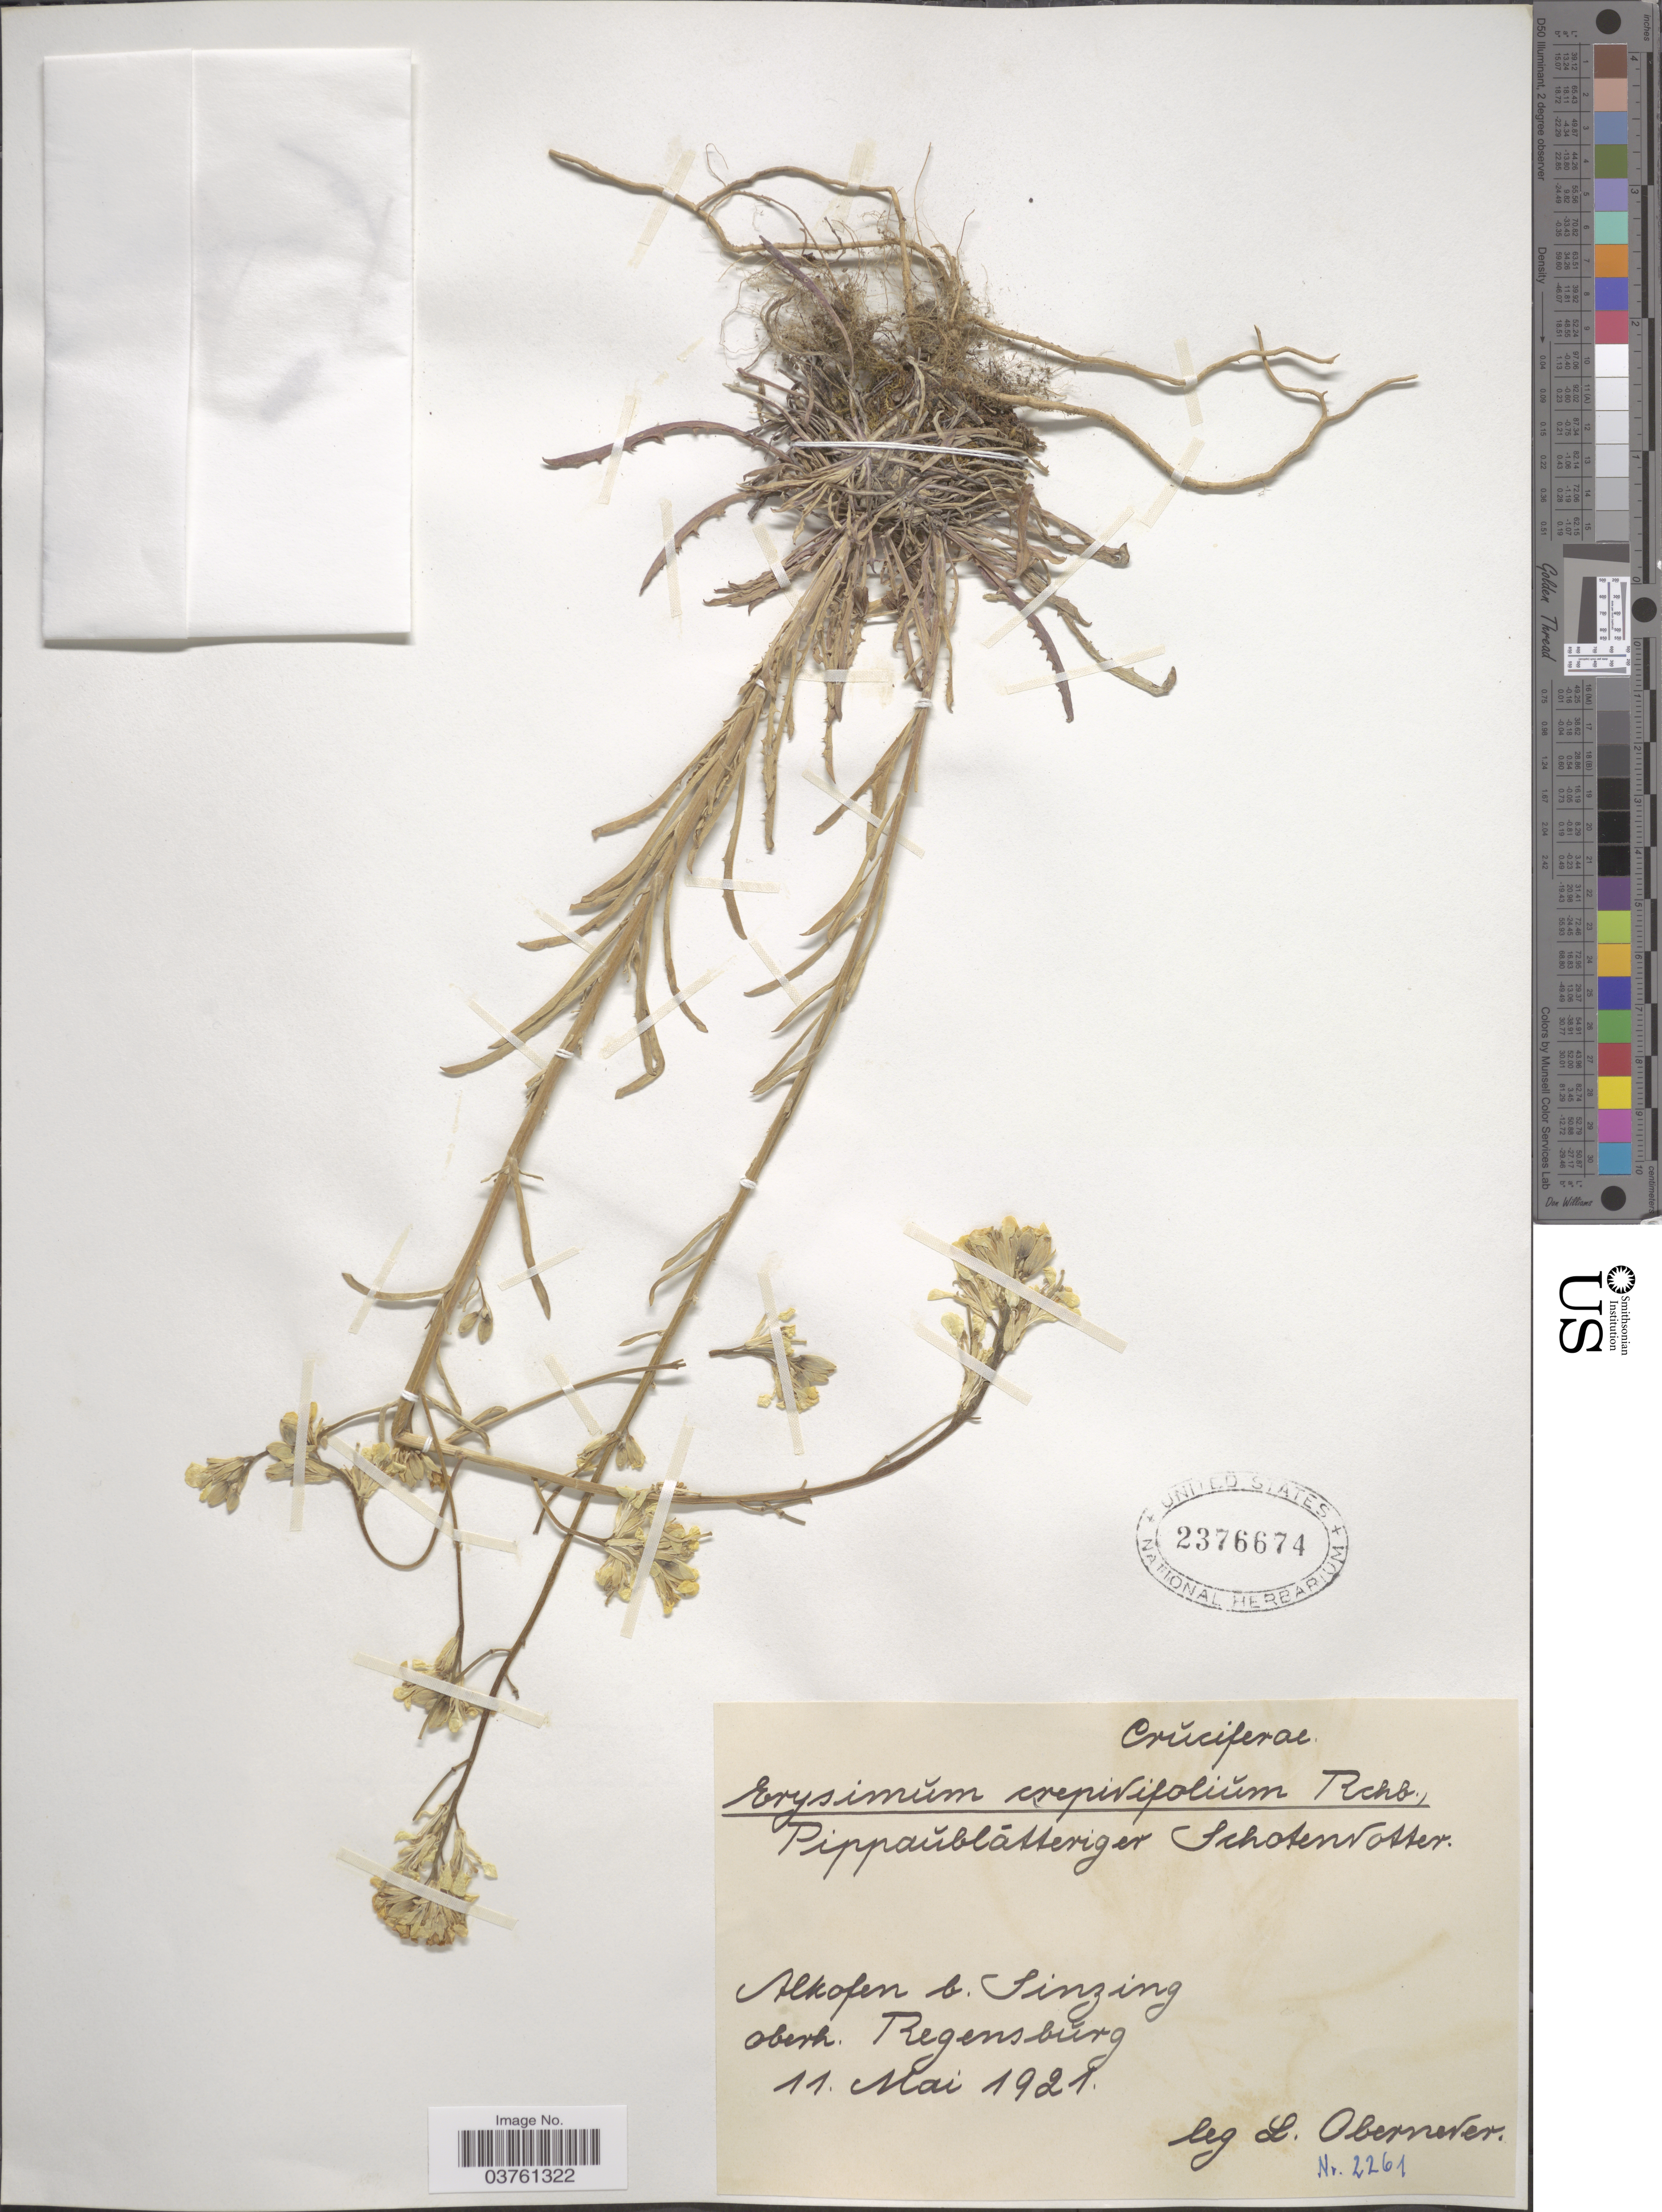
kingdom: Plantae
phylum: Tracheophyta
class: Magnoliopsida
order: Brassicales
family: Brassicaceae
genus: Erysimum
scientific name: Erysimum crepidifolium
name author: Rchb.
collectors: L. Oberneder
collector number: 2261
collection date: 1921-05-11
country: Germany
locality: Alkofen b. Sinzing oberh. Regenbǔrg.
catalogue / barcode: US 2376674